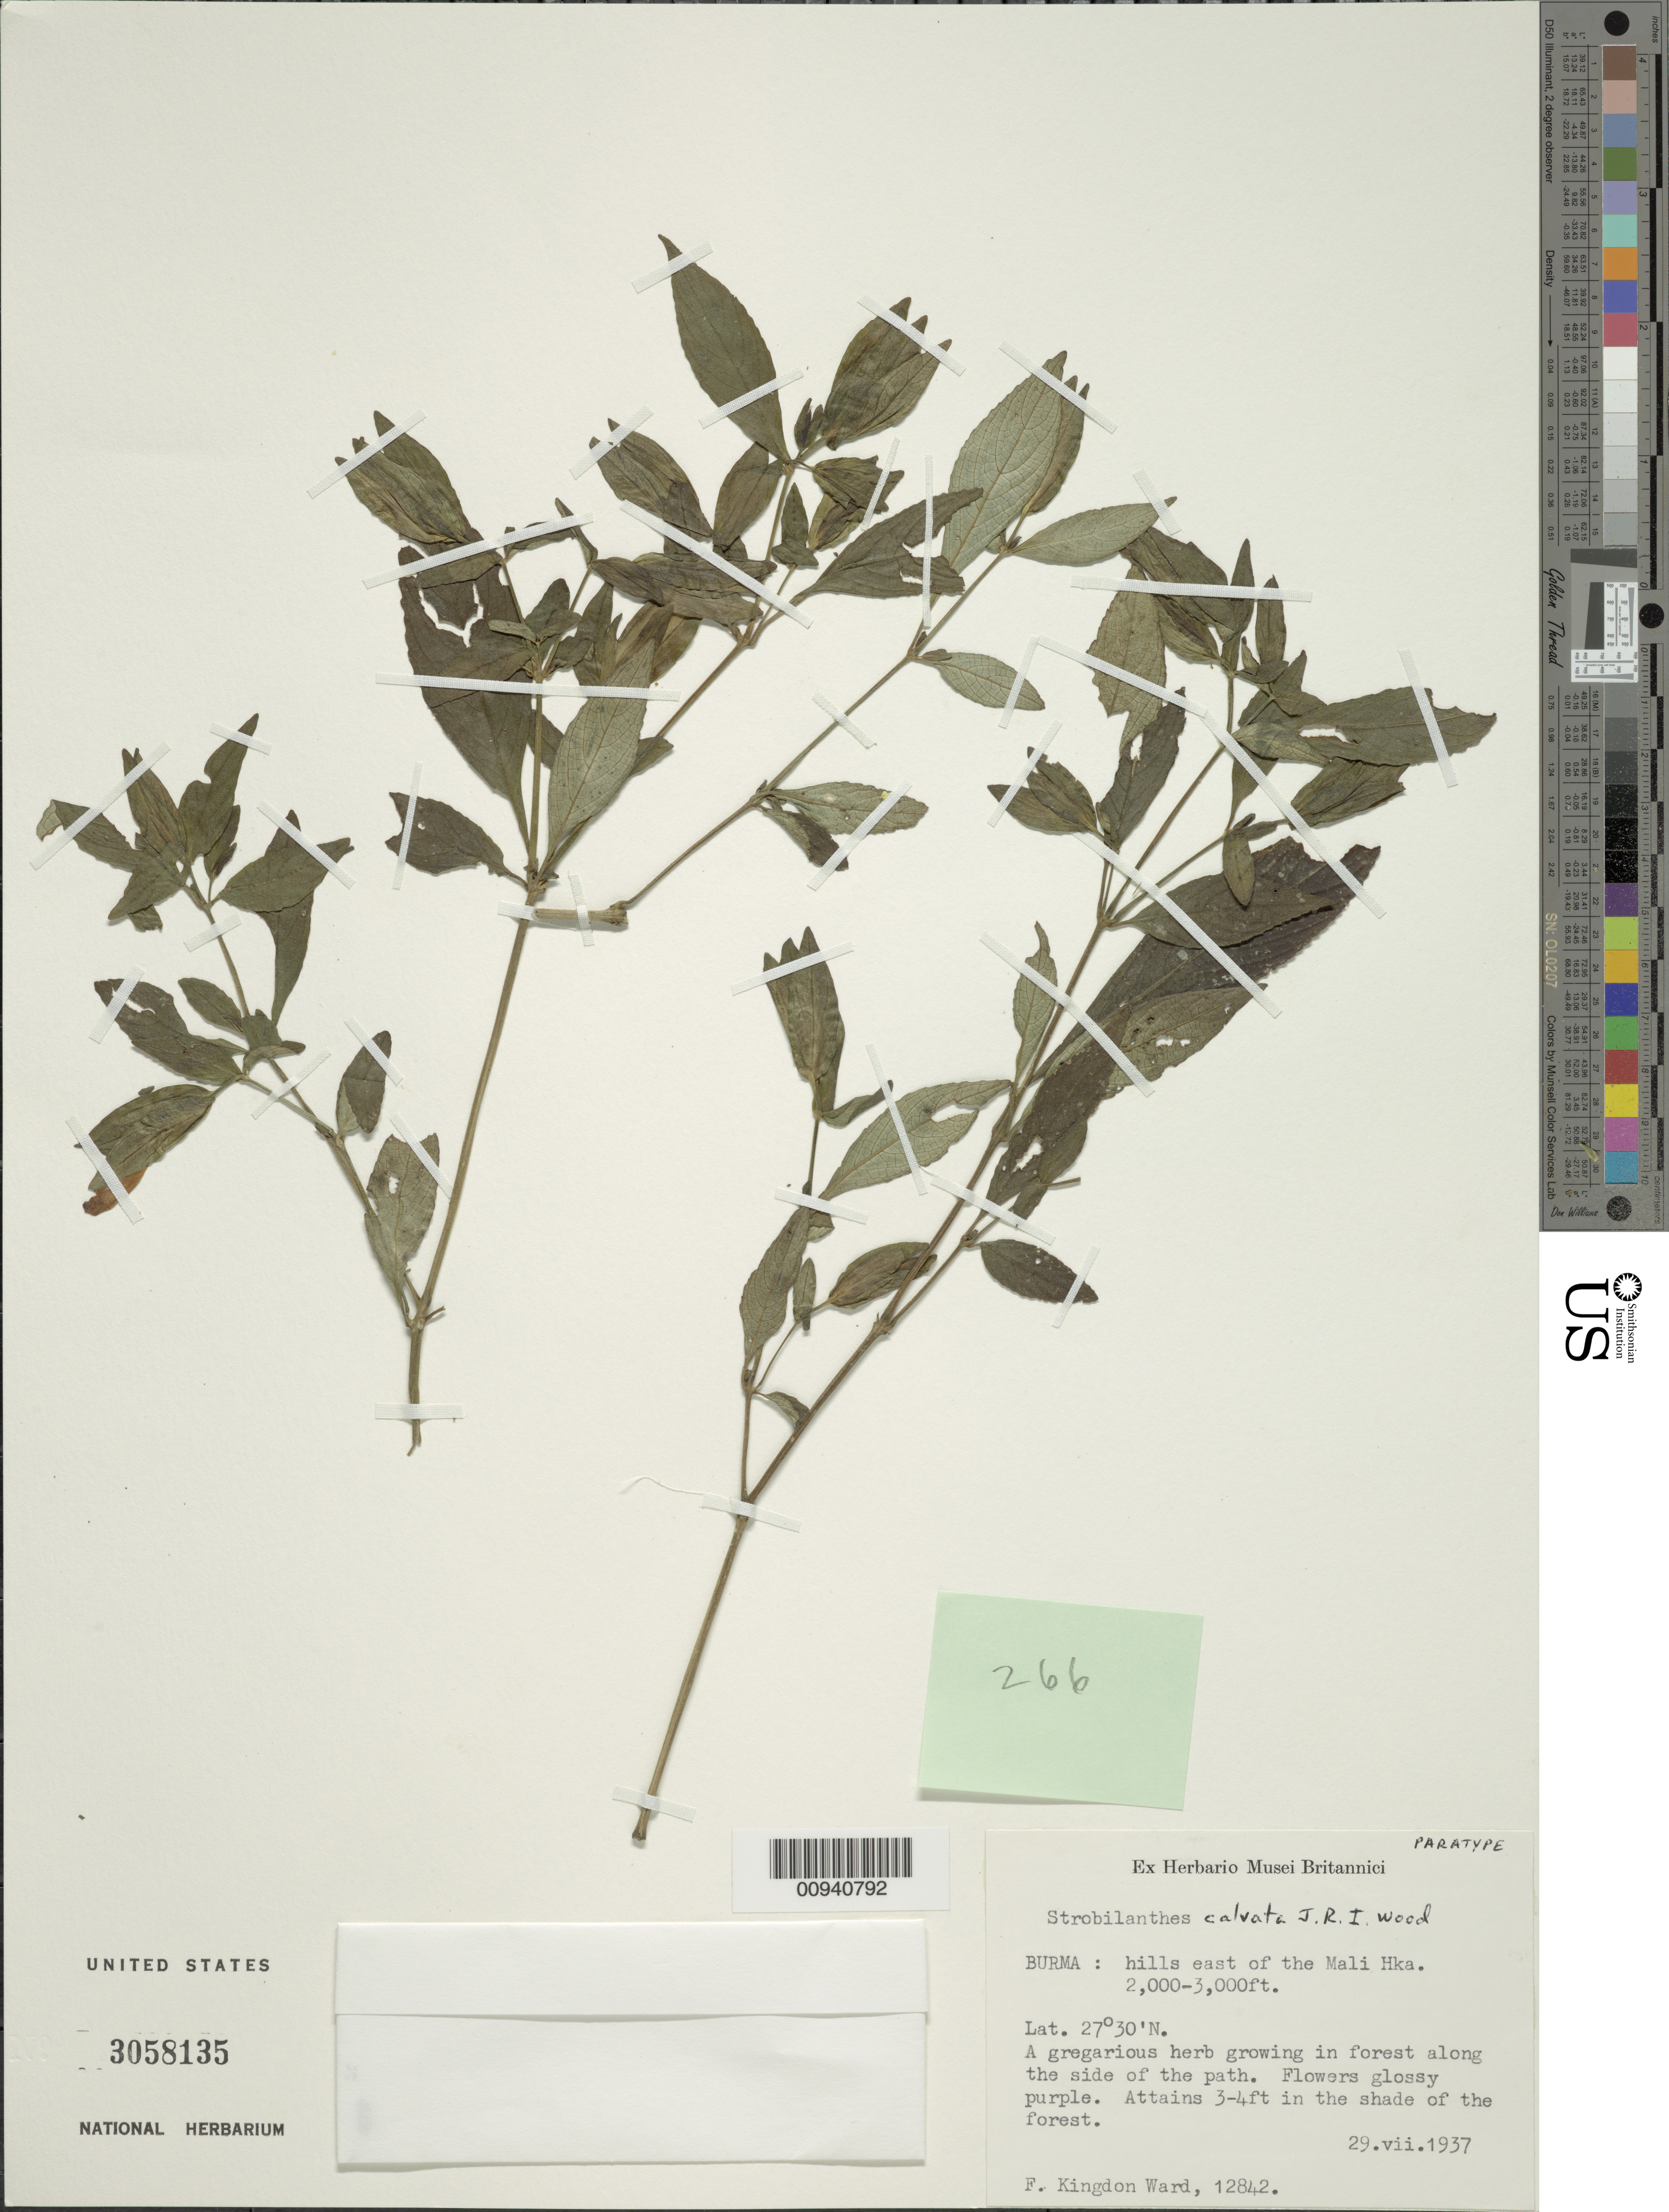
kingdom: Plantae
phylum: Tracheophyta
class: Magnoliopsida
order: Lamiales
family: Acanthaceae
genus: Strobilanthes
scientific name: Strobilanthes calvata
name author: J.R.I. Wood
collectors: F. Kingdon Ward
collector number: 12842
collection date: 1937-07-29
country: Myanmar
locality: Hills east of the Mali Hka.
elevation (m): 610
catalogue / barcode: US 3058135